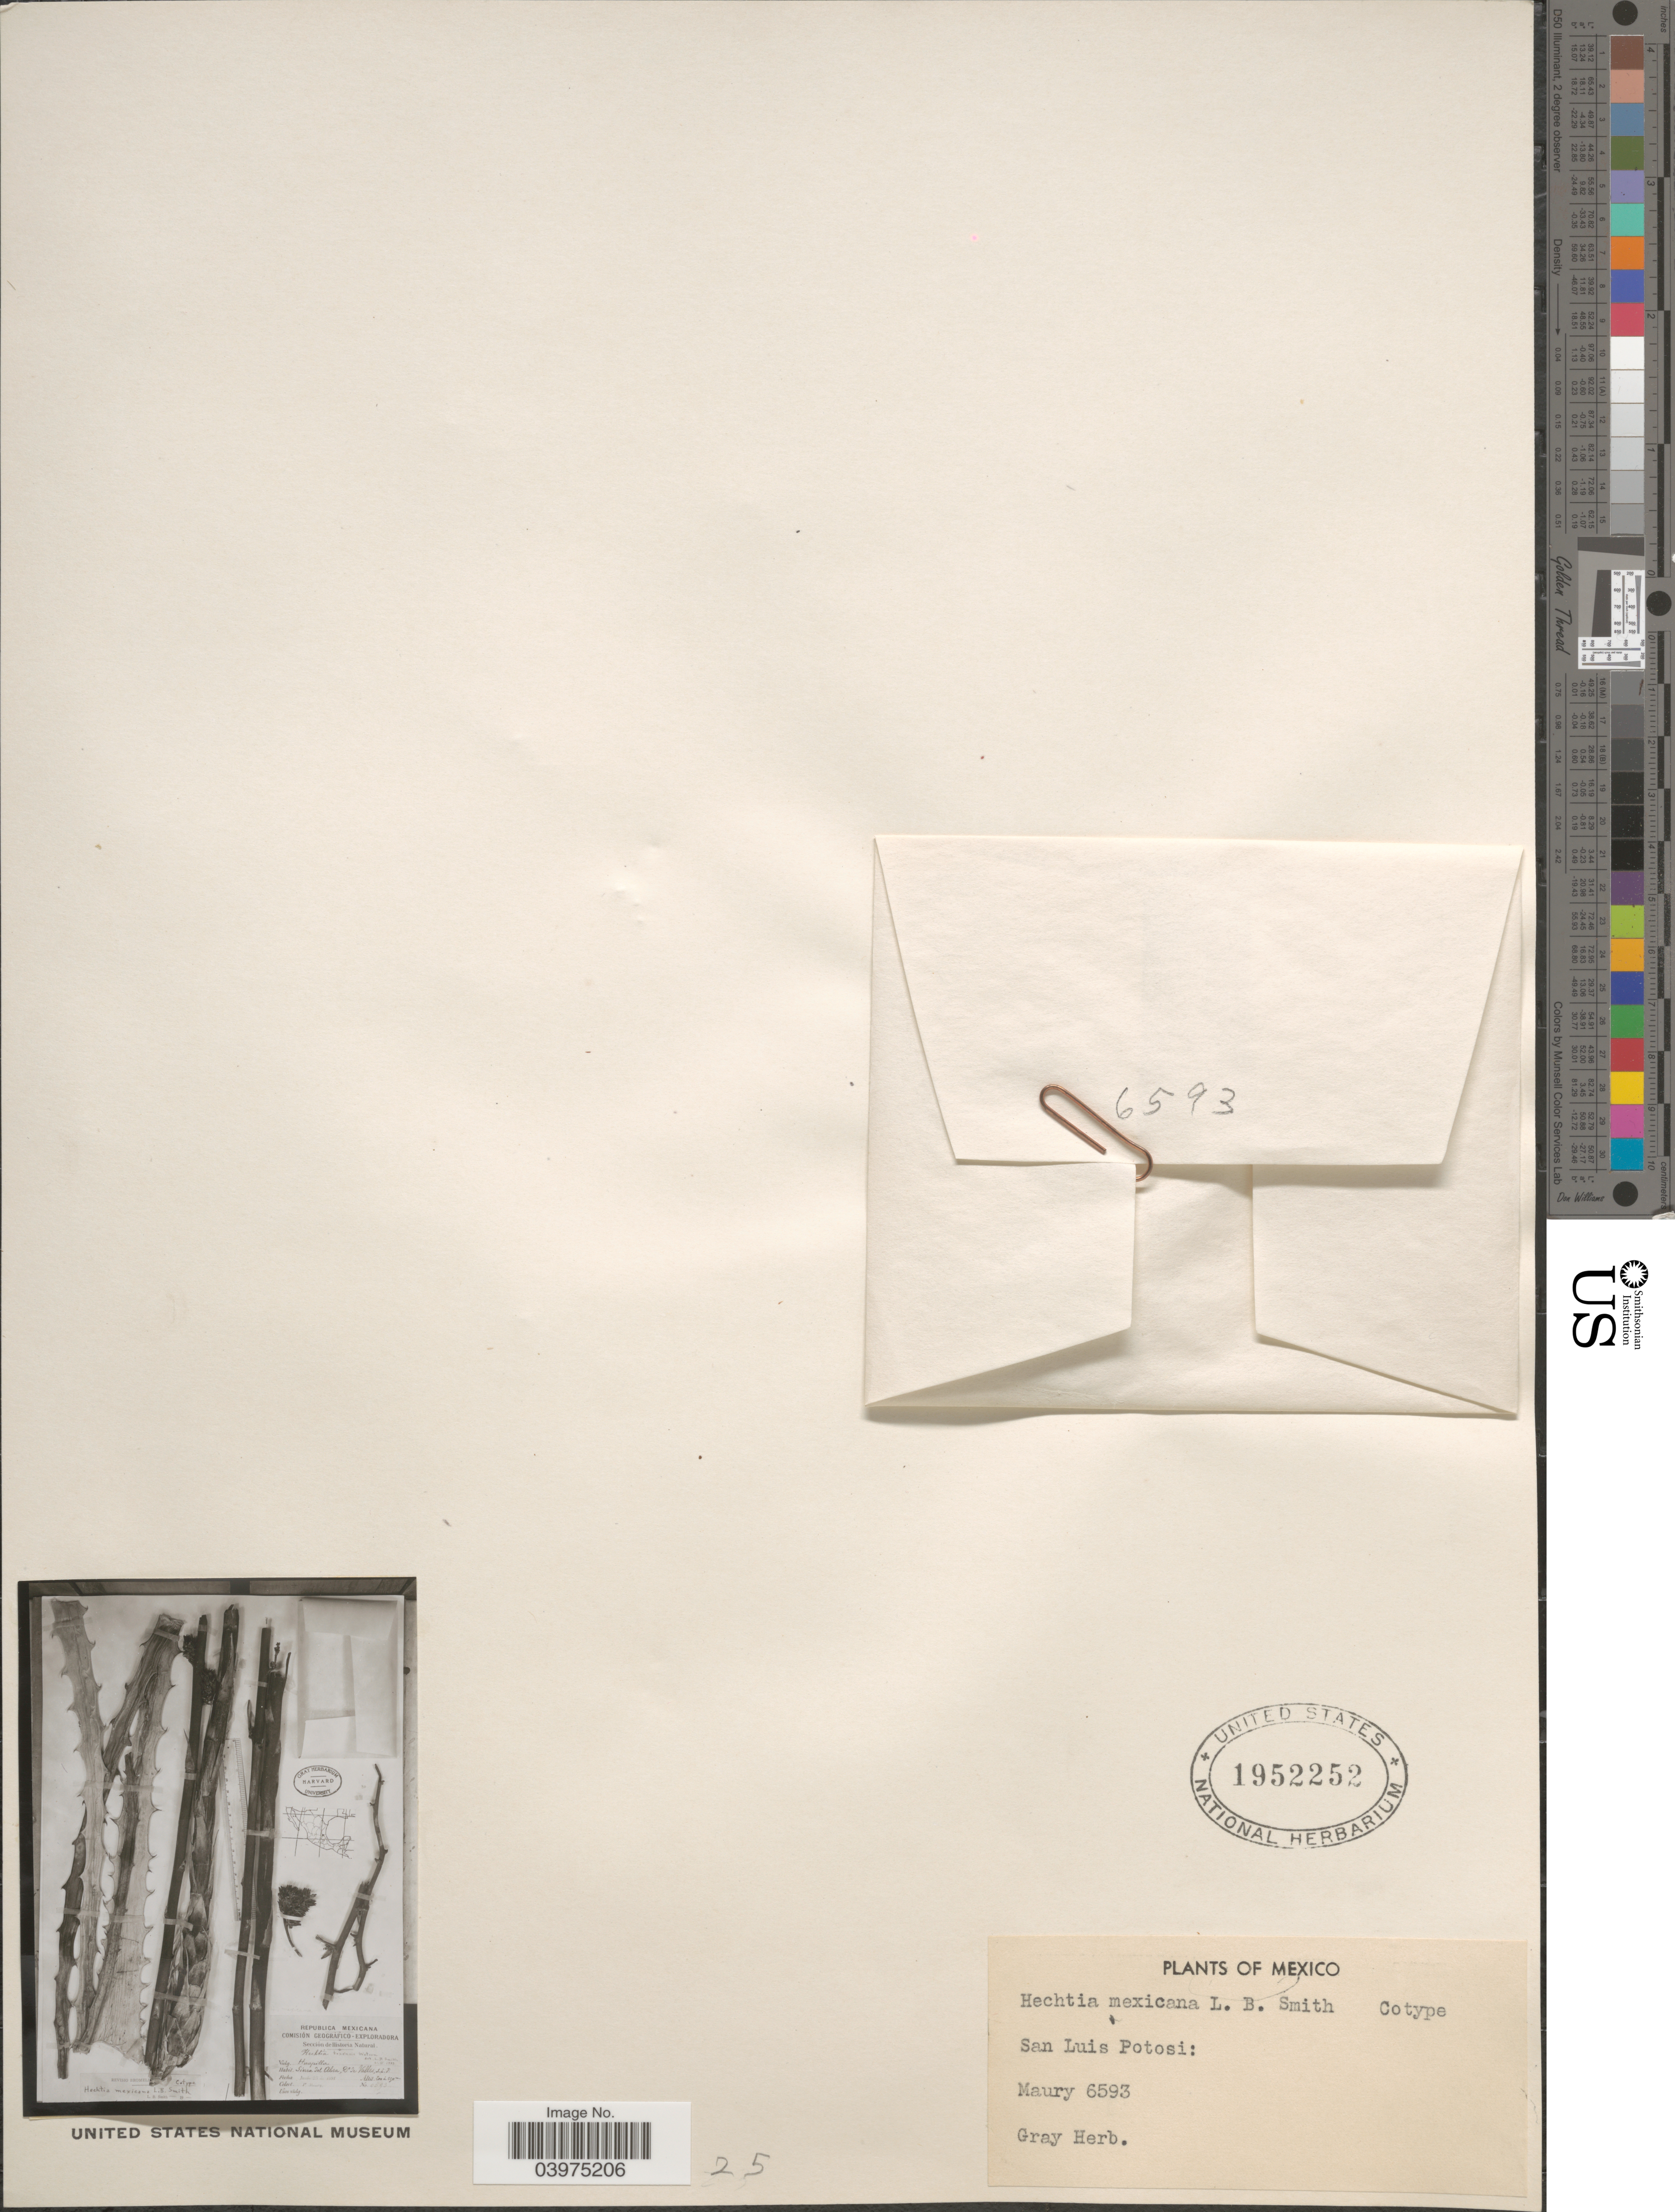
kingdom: Plantae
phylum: Tracheophyta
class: Liliopsida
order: Poales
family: Bromeliaceae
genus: Hechtia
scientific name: Hechtia mexicana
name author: L.B. Sm.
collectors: Maury, --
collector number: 6593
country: Mexico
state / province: San Luis Potosí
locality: Republica Mexicana. Comisión Geografico - Exploradora Sección de Historia Natural. Sierra del Abra, C. de Valles.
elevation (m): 100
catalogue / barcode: US 1952252